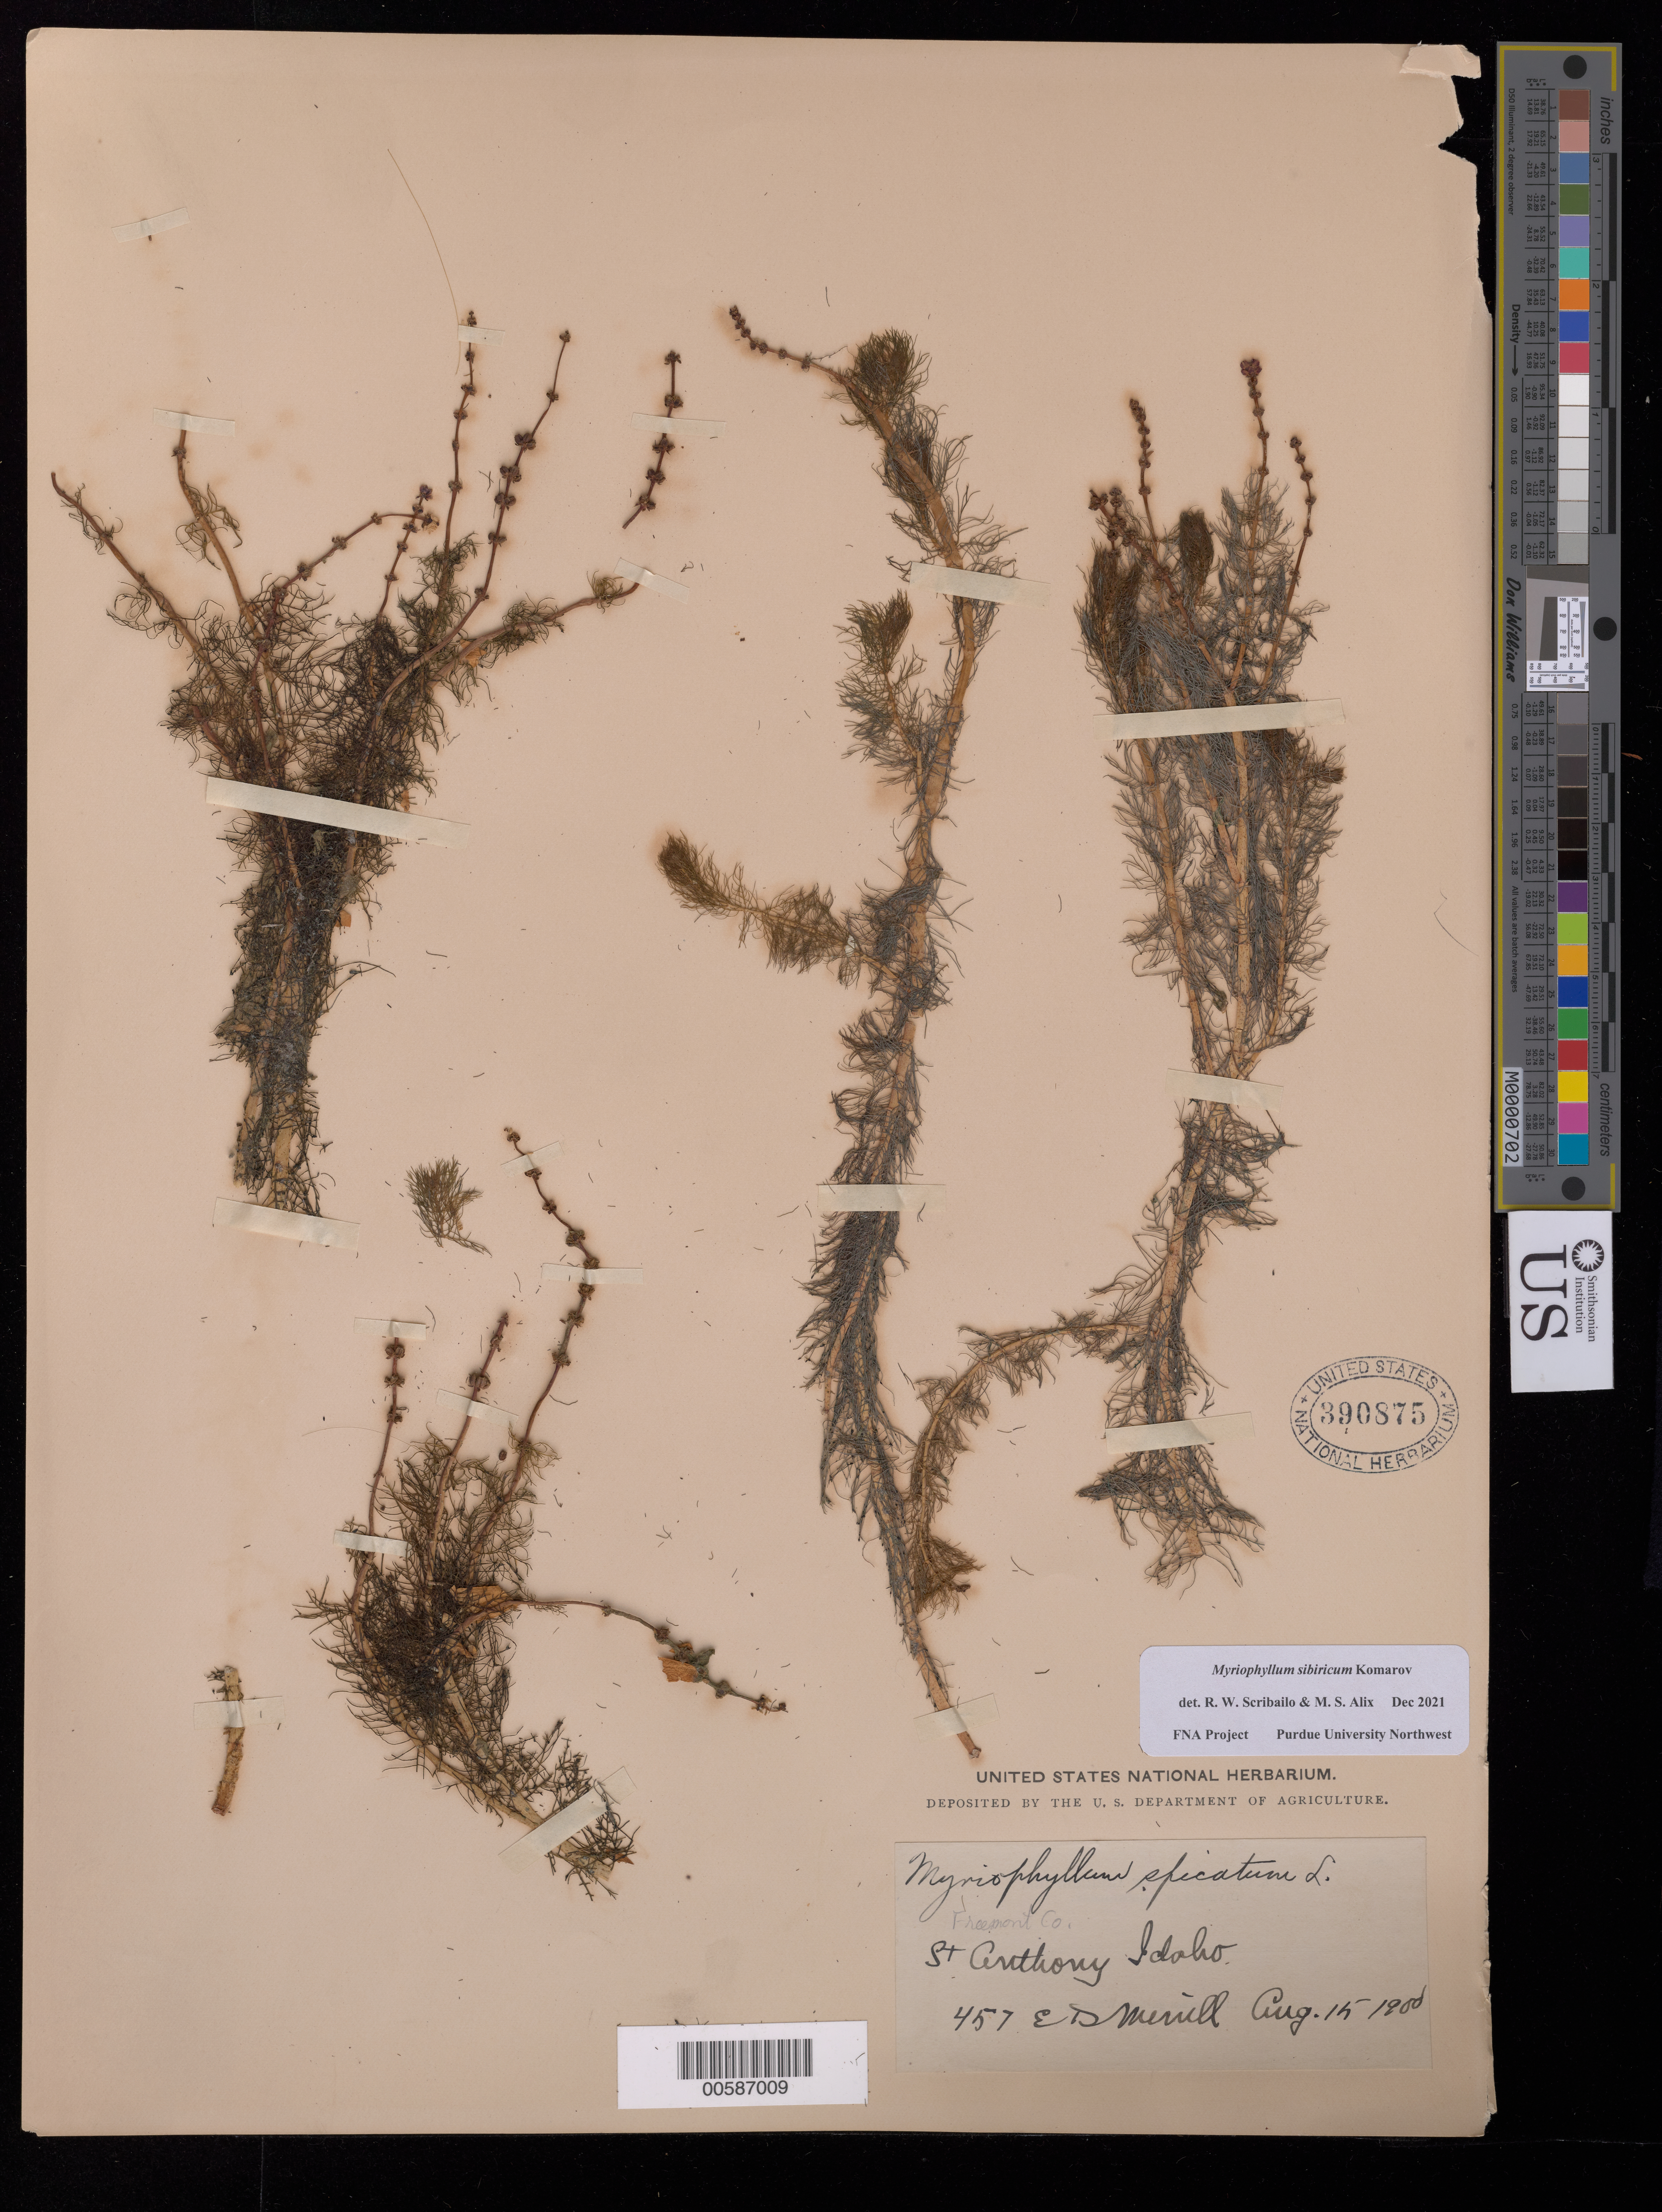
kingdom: Plantae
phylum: Tracheophyta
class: Magnoliopsida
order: Saxifragales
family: Haloragaceae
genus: Myriophyllum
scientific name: Myriophyllum sibiricum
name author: Kom.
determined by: Scribailo, R. W.; Alix, M. S.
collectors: E. D. Merrill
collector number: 457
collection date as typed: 15 Aug 1900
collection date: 1900-08-15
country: United States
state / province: Idaho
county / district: Fremont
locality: St. Anthony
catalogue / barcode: US 390875